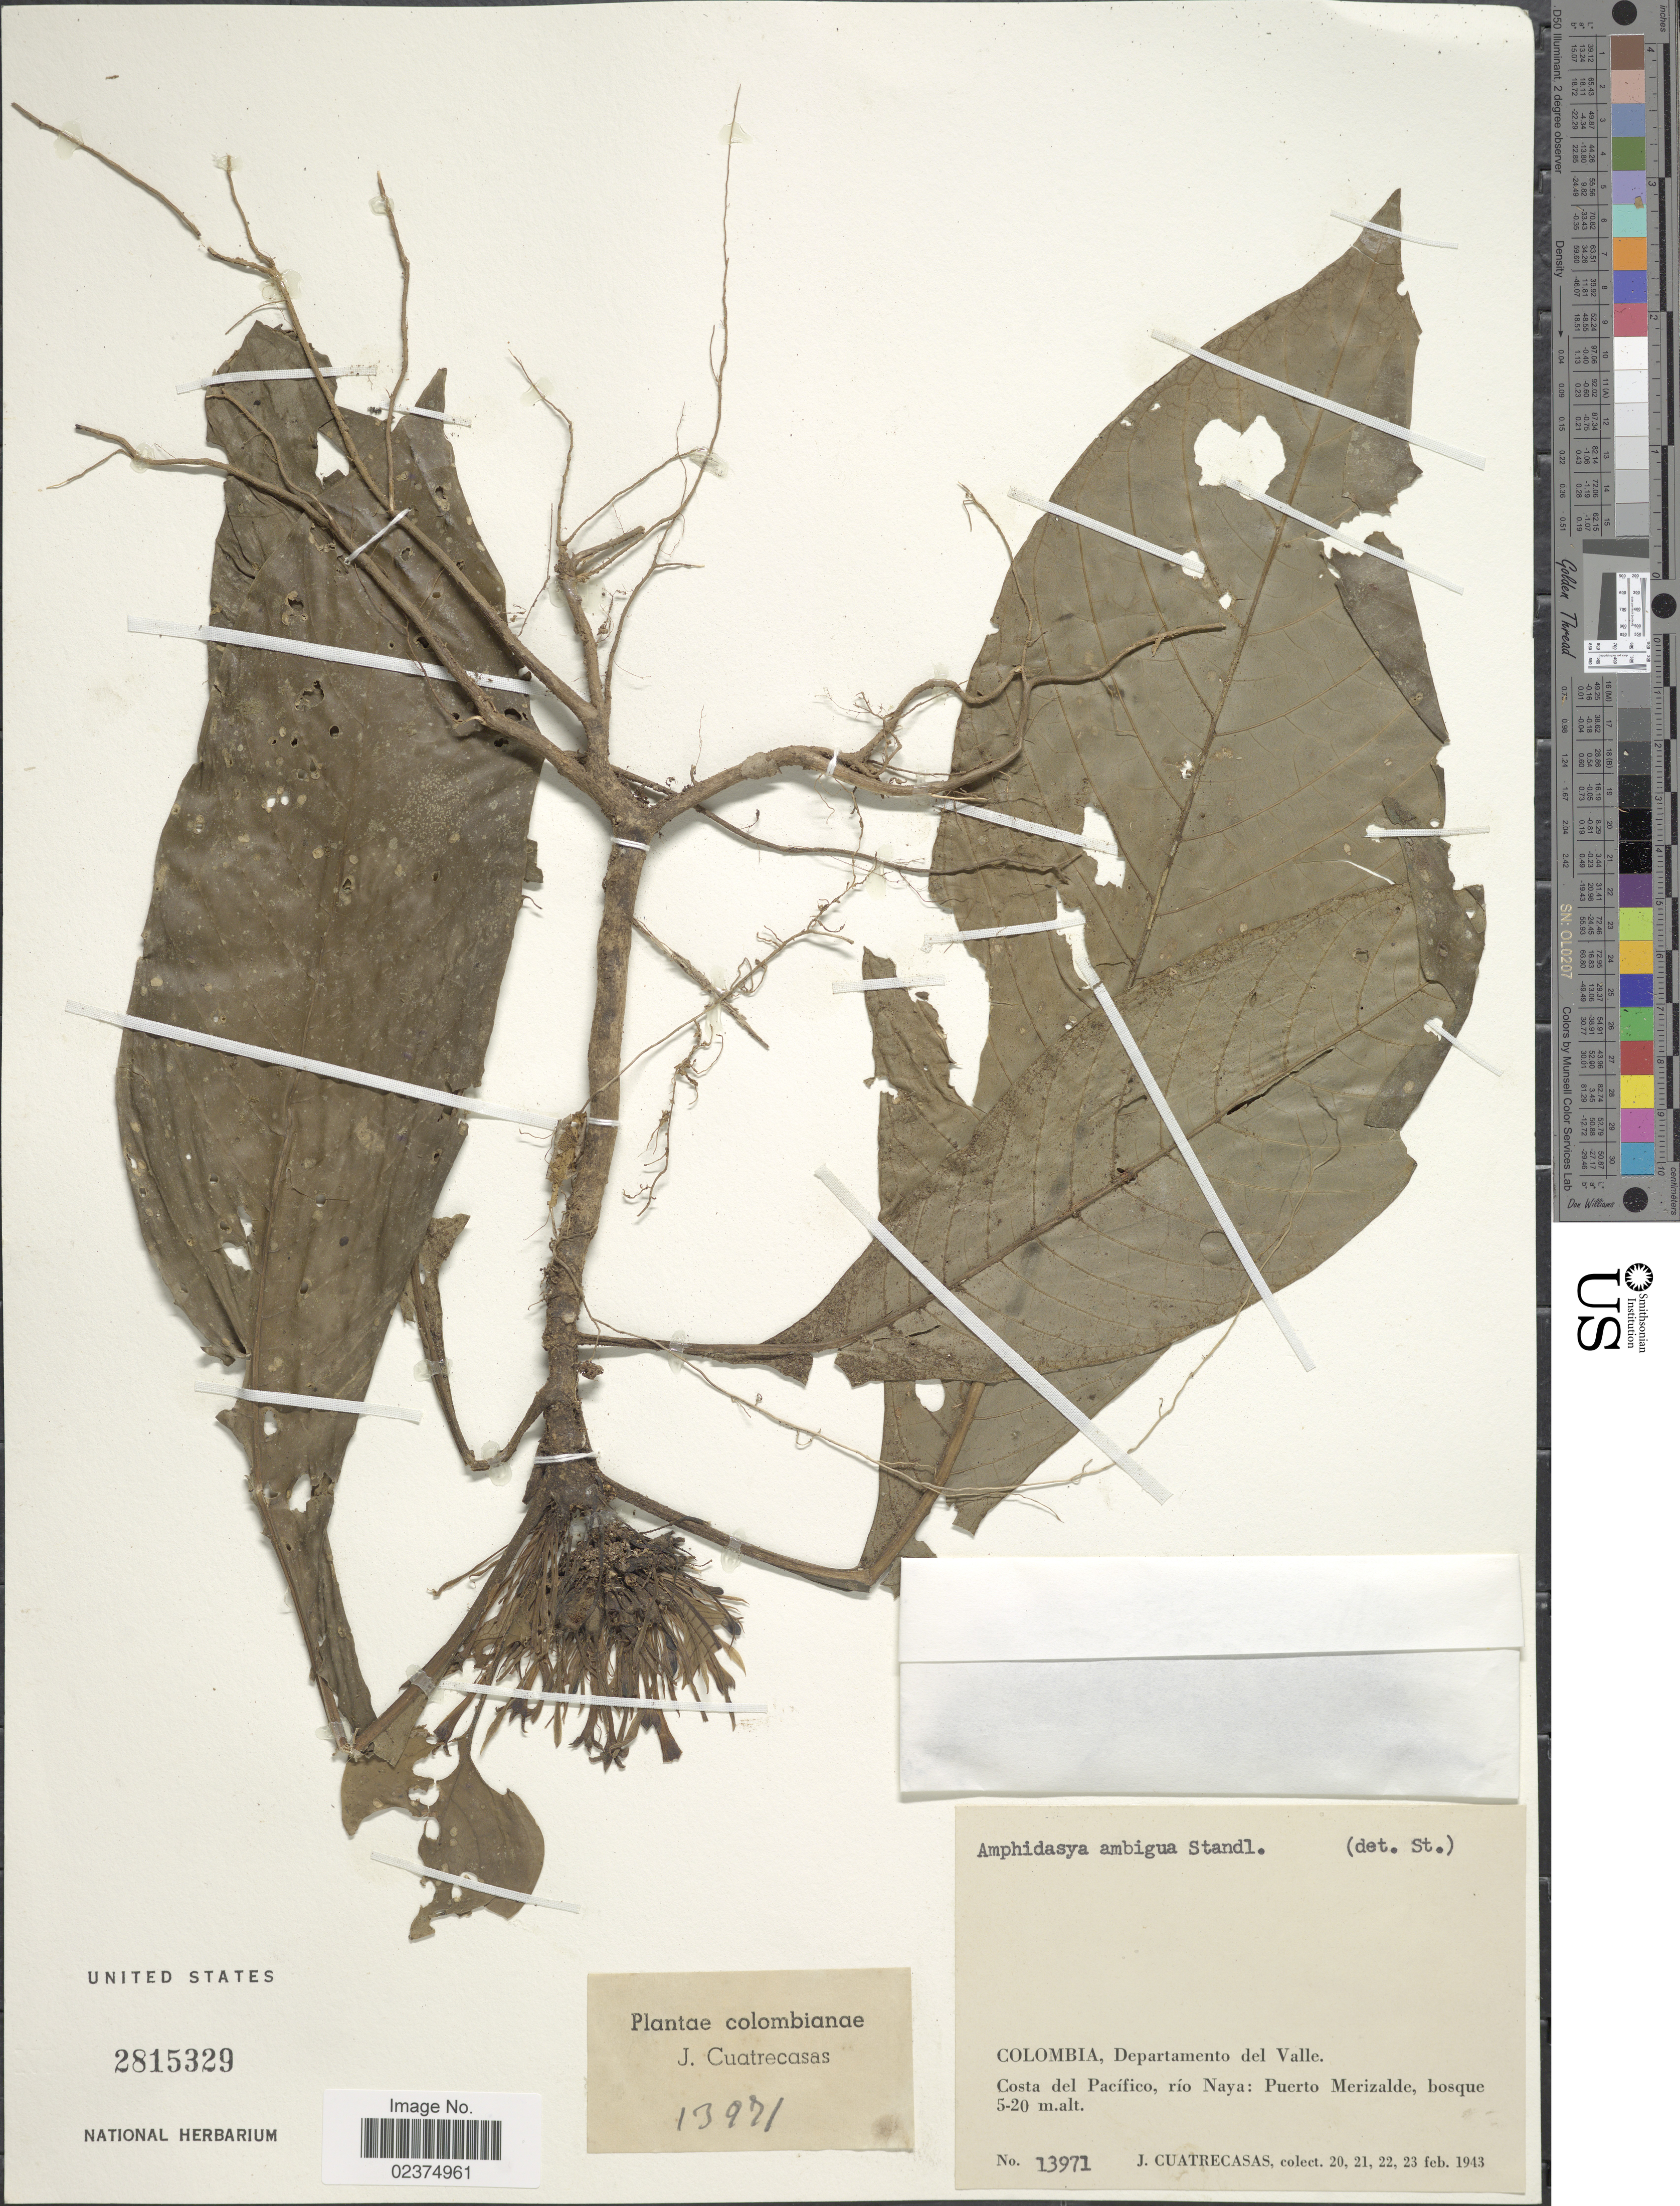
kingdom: Plantae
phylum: Tracheophyta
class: Magnoliopsida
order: Gentianales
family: Rubiaceae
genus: Amphidasya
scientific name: Amphidasya ambigua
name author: Standl.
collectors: J. Cuatrecasas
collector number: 13971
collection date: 1943-02-20/1943-02-23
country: Colombia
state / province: Valle del Cauca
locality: Departamento del Valle, Costa del Pacifico, rio Naya: Puerto Merizalde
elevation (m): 5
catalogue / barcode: US 2815329